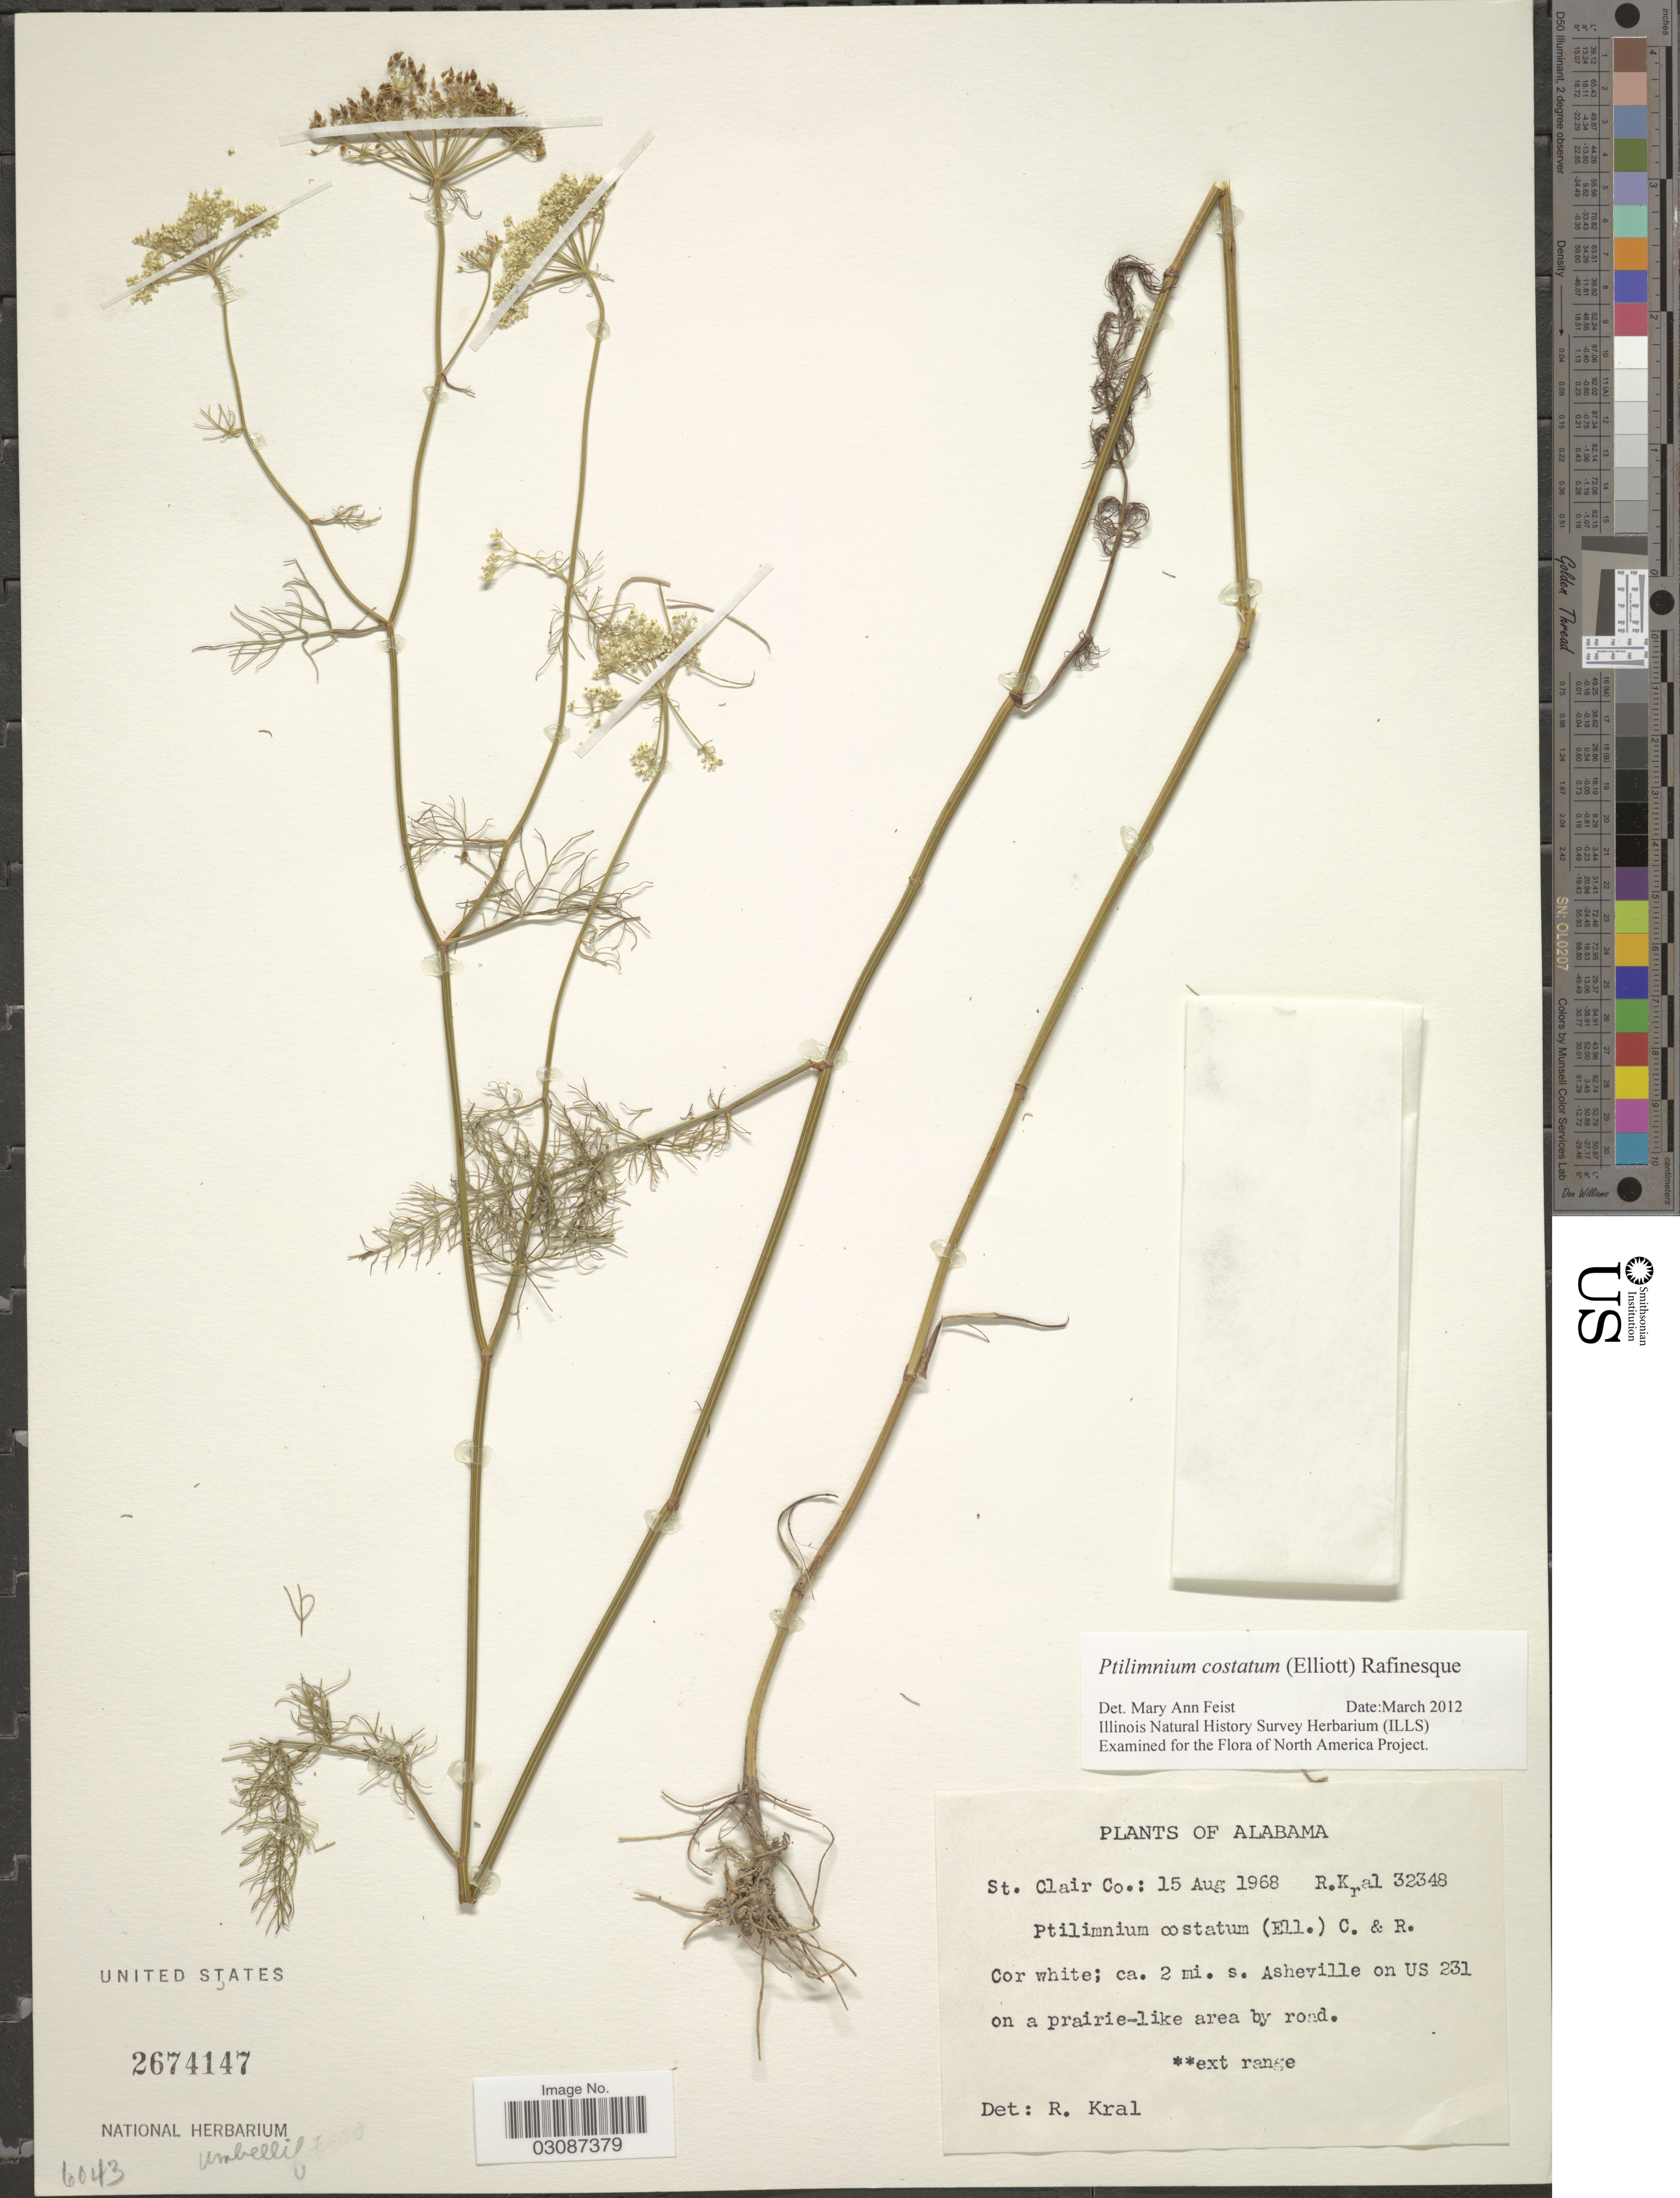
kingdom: Plantae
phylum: Tracheophyta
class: Magnoliopsida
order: Apiales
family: Apiaceae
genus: Ptilimnium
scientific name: Ptilimnium costatum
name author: (Elliott) Raf.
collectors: R. Kral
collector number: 32348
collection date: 1968-08-15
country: United States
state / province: Alabama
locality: St. Clair Co. Ca. 2 mi. s. Asheville on US 231 on a prairie-like area by road.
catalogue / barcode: US 2674147